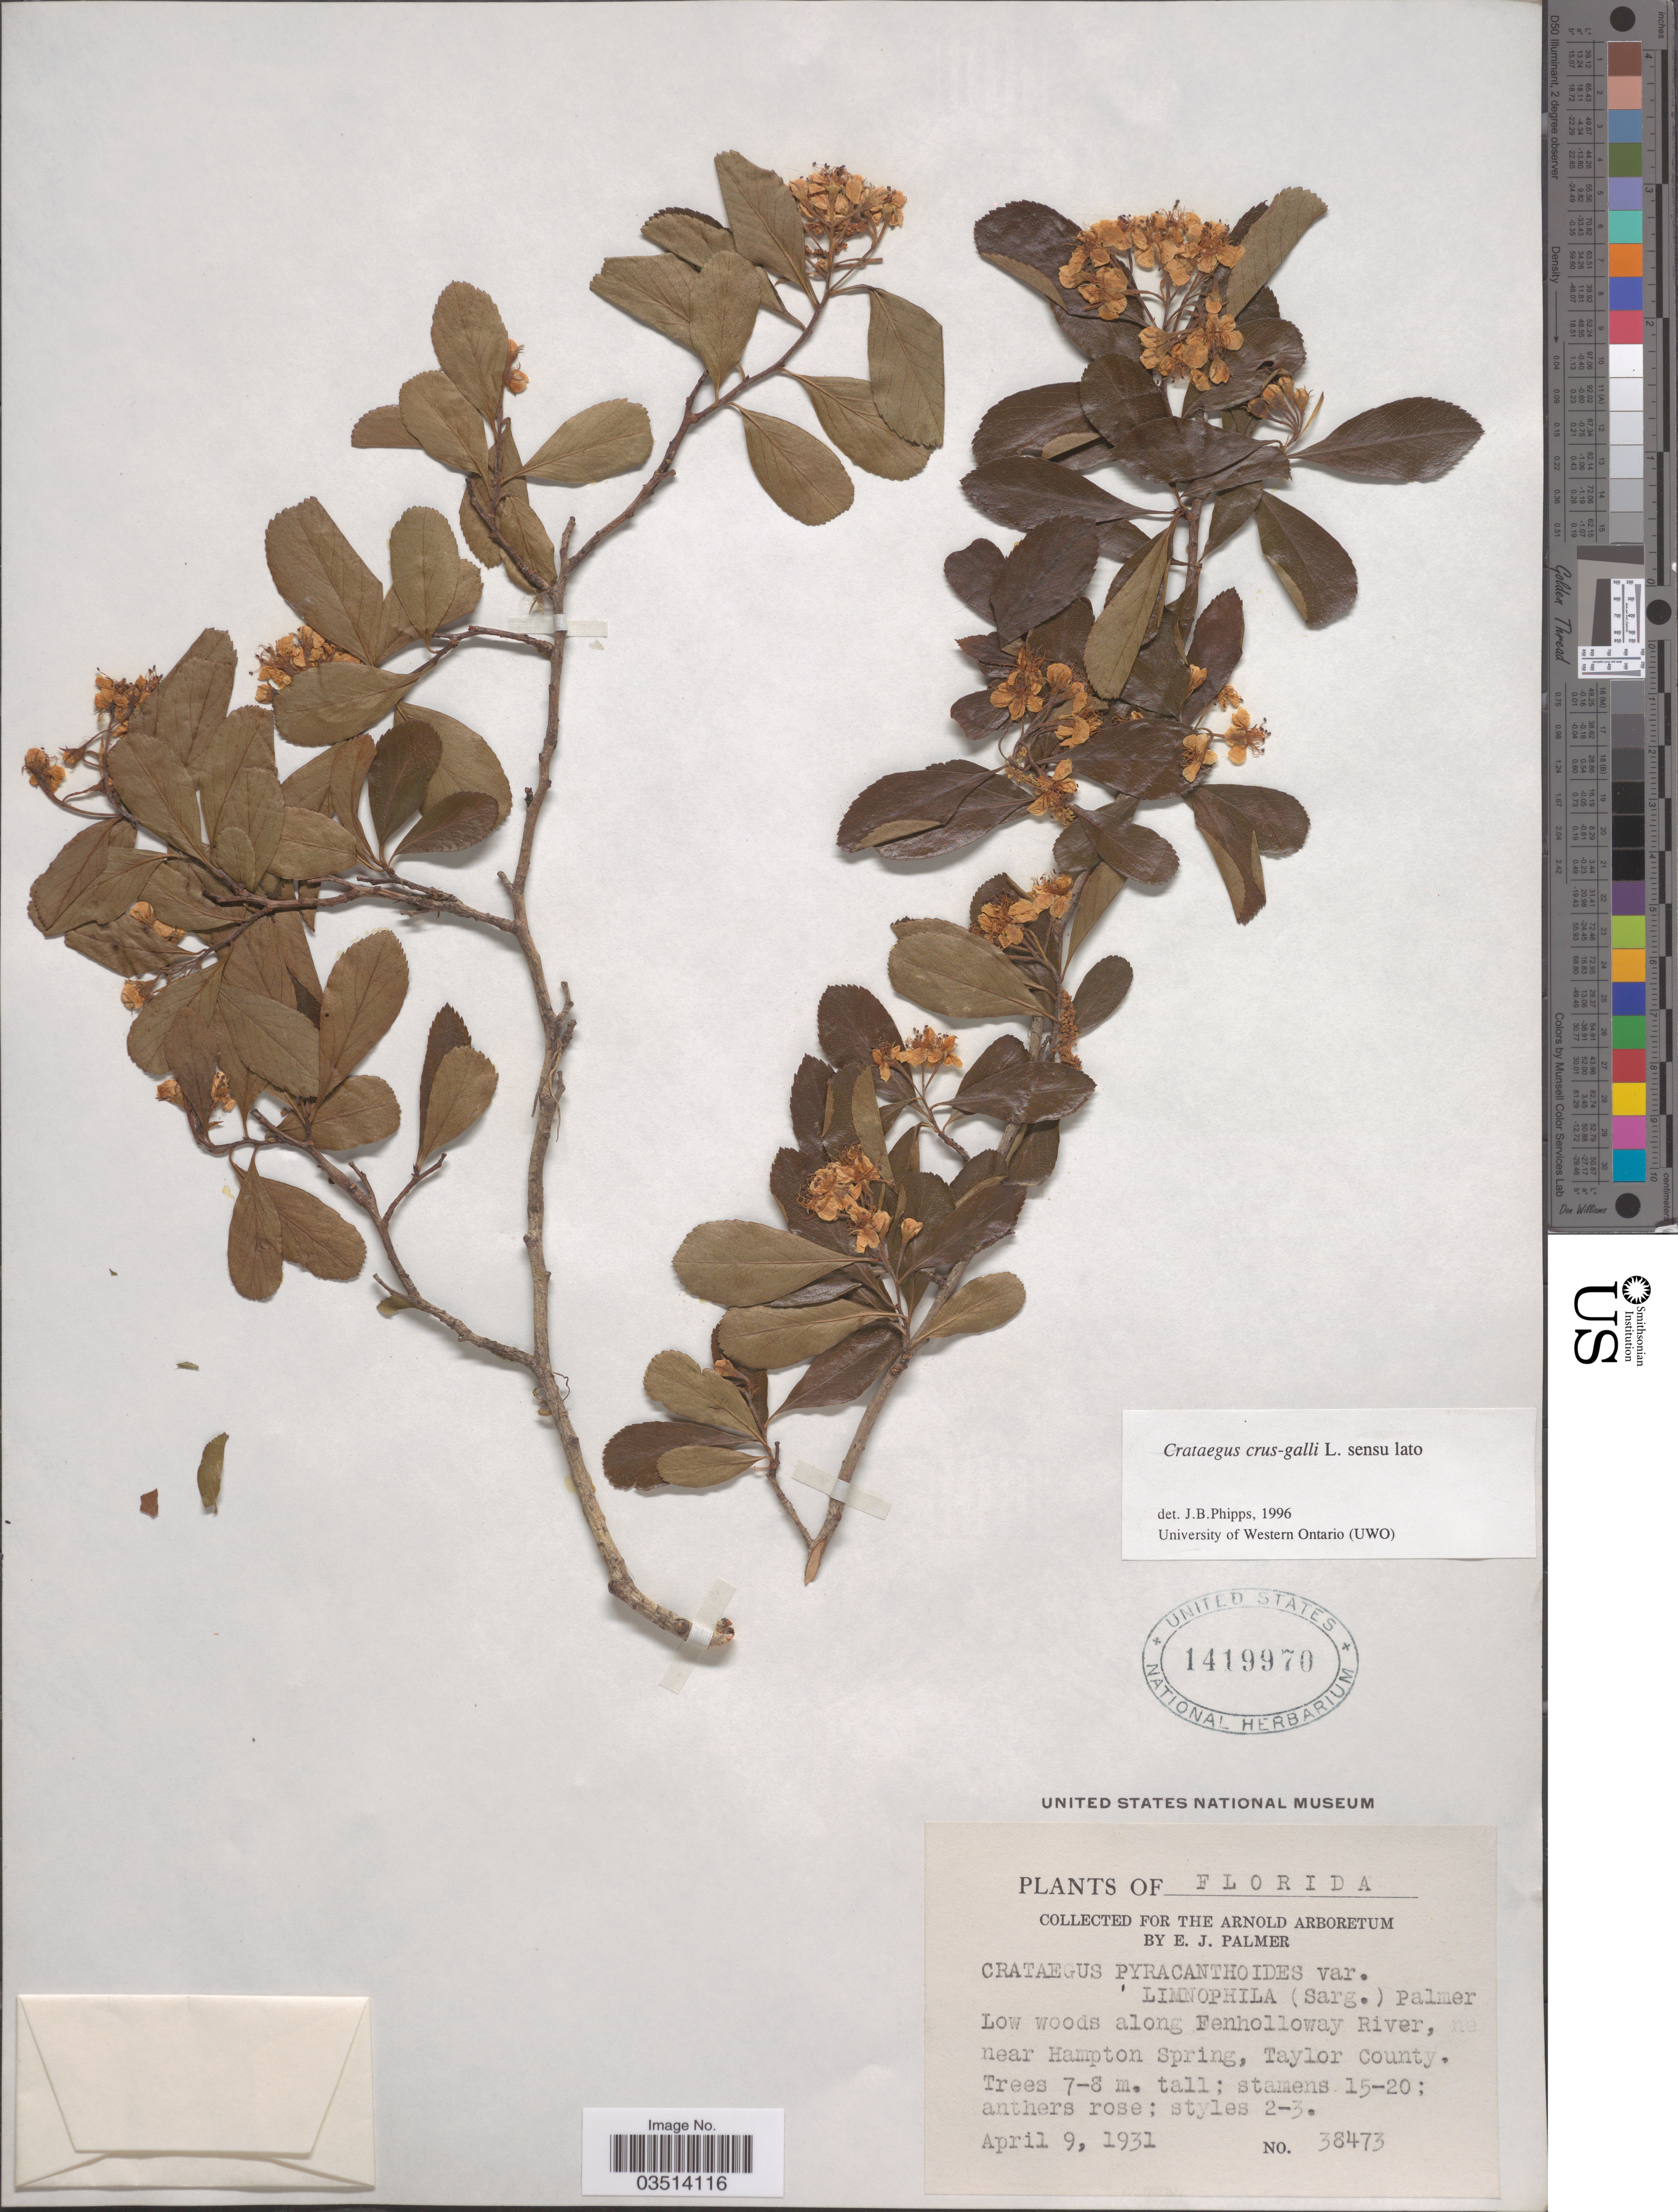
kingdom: Plantae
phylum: Tracheophyta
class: Magnoliopsida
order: Rosales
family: Rosaceae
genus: Crataegus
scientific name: Crataegus crus-galli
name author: L.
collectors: E. J. Palmer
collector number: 38473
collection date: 1931-04-09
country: United States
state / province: Florida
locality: Low Woods along Fenhollloway River, near Hampton Spring, Taylor County.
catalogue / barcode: US 1419970